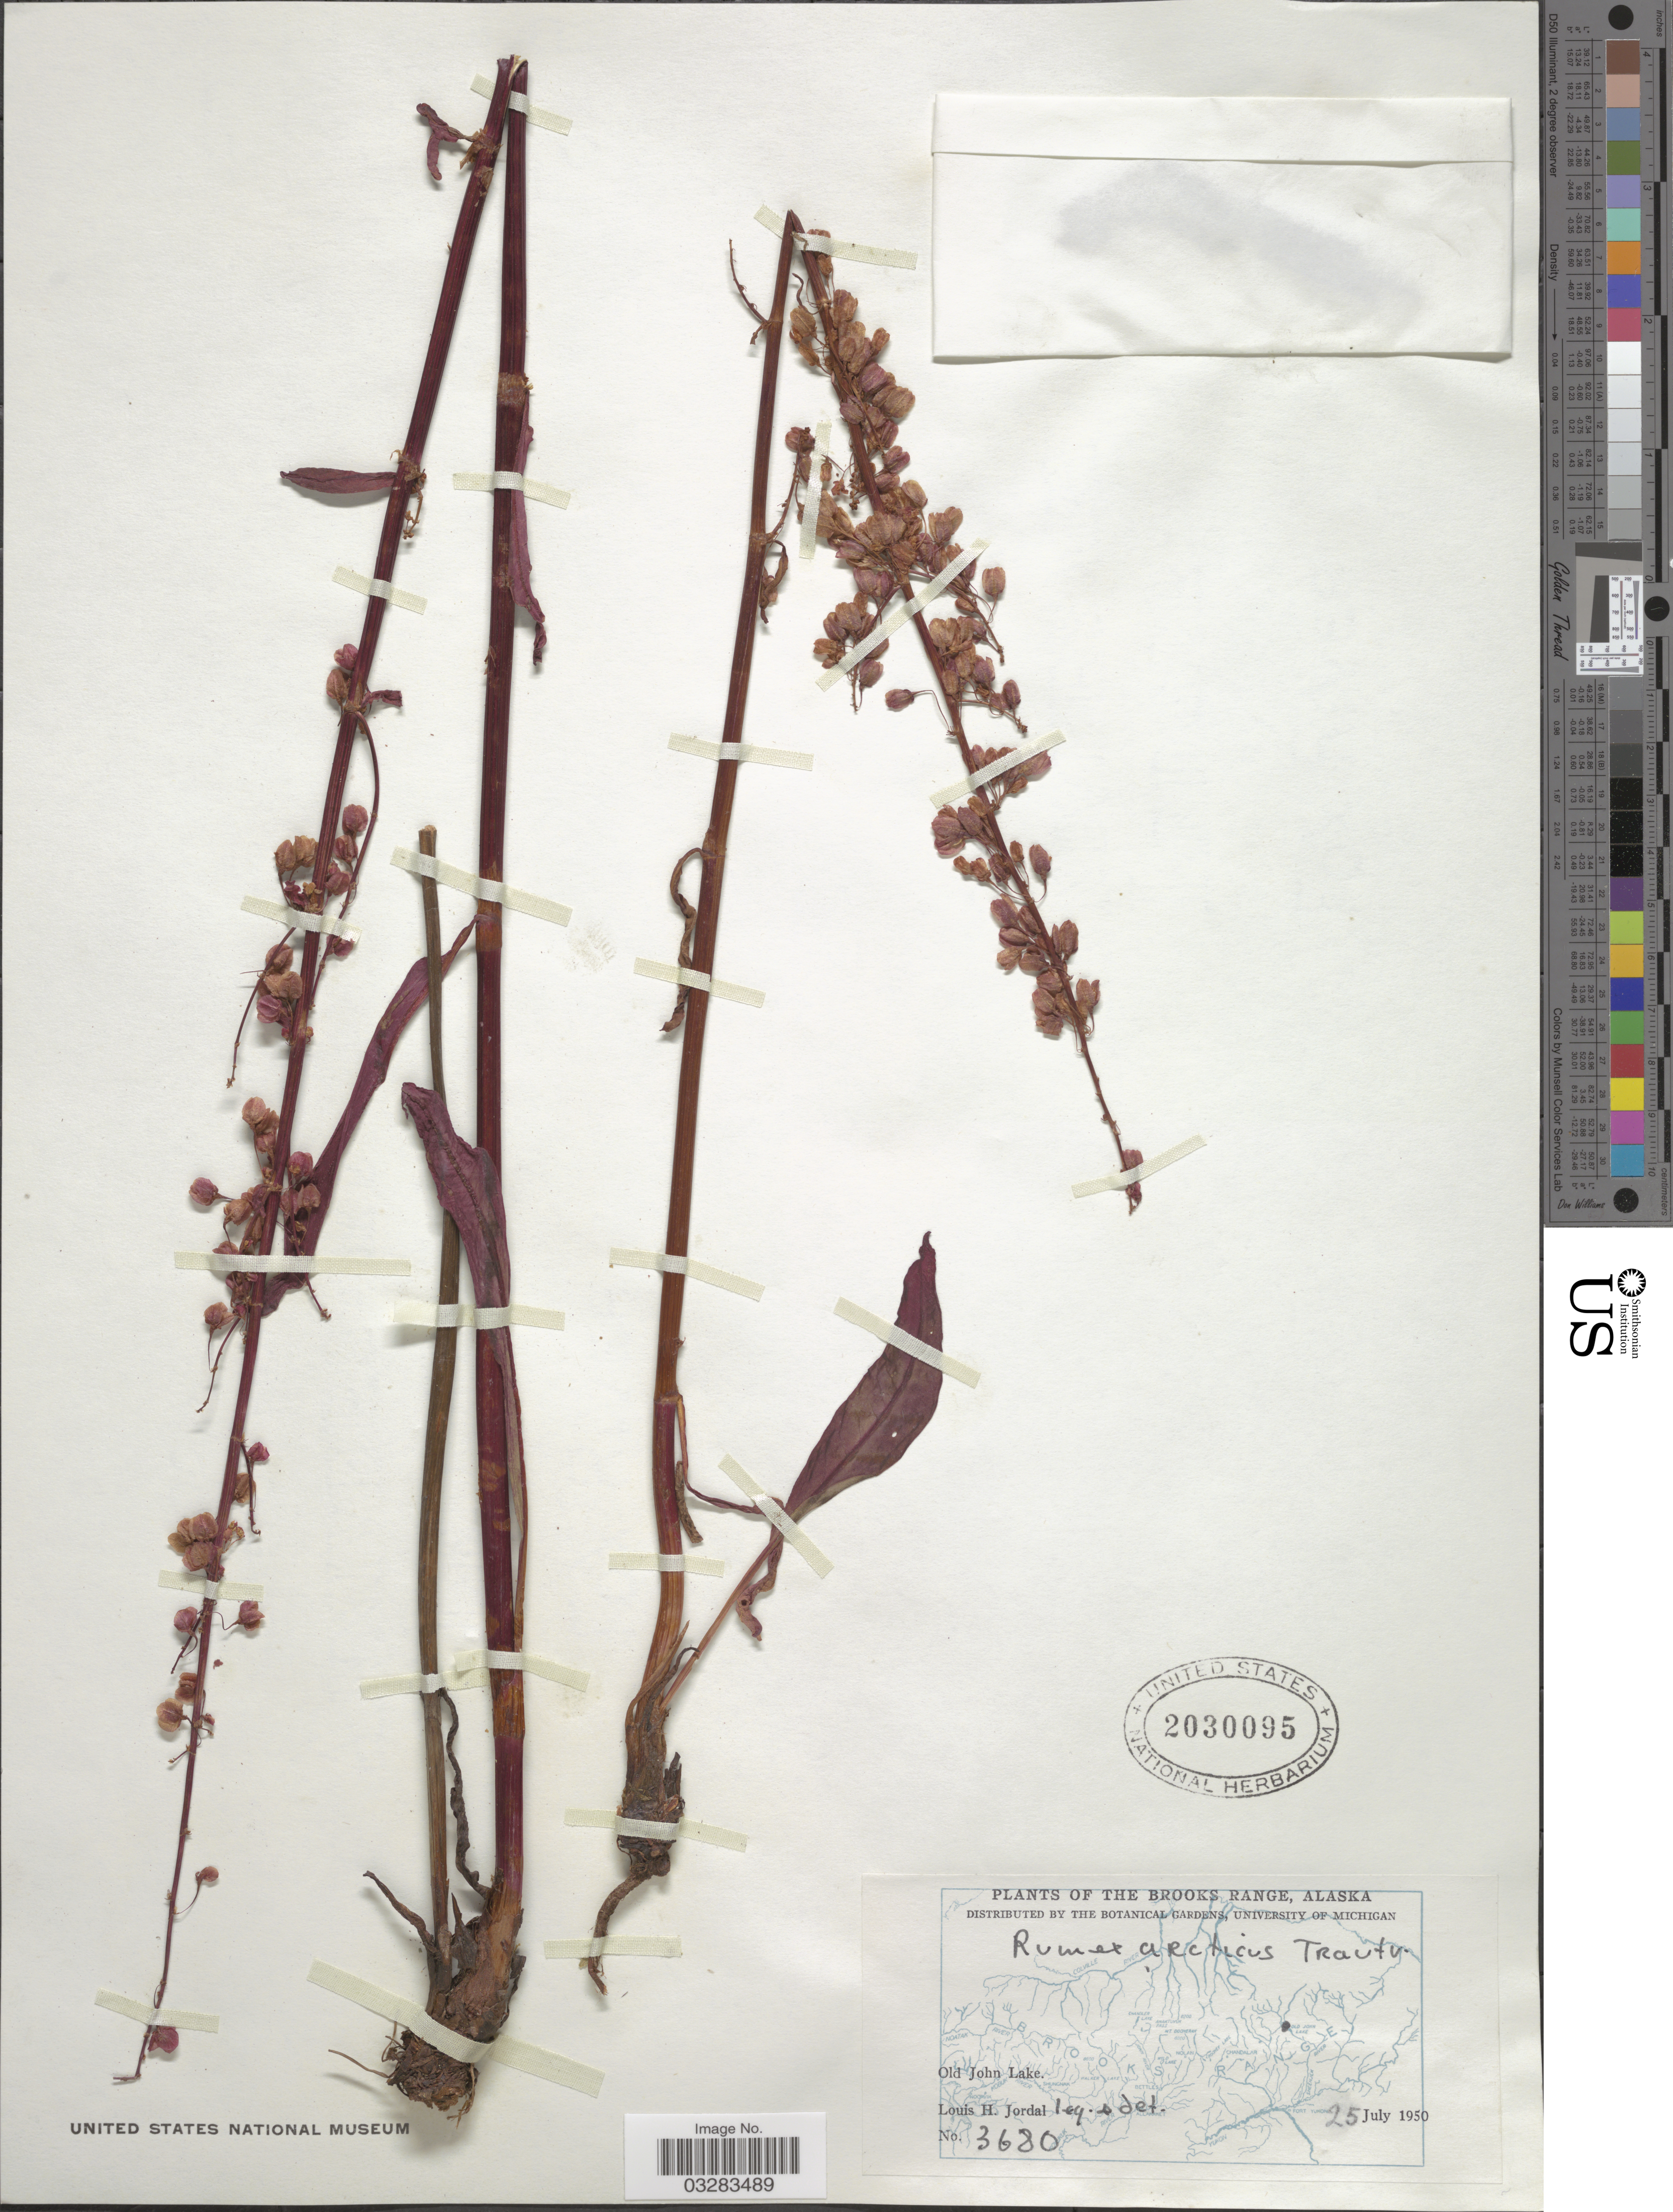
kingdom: Plantae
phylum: Tracheophyta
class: Magnoliopsida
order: Caryophyllales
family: Polygonaceae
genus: Rumex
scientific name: Rumex arcticus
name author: Trautv.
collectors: L. Jordal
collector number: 3680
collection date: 1950-07-25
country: United States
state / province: Alaska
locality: The Brooks Range. Old John Lake.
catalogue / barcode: US 2030095